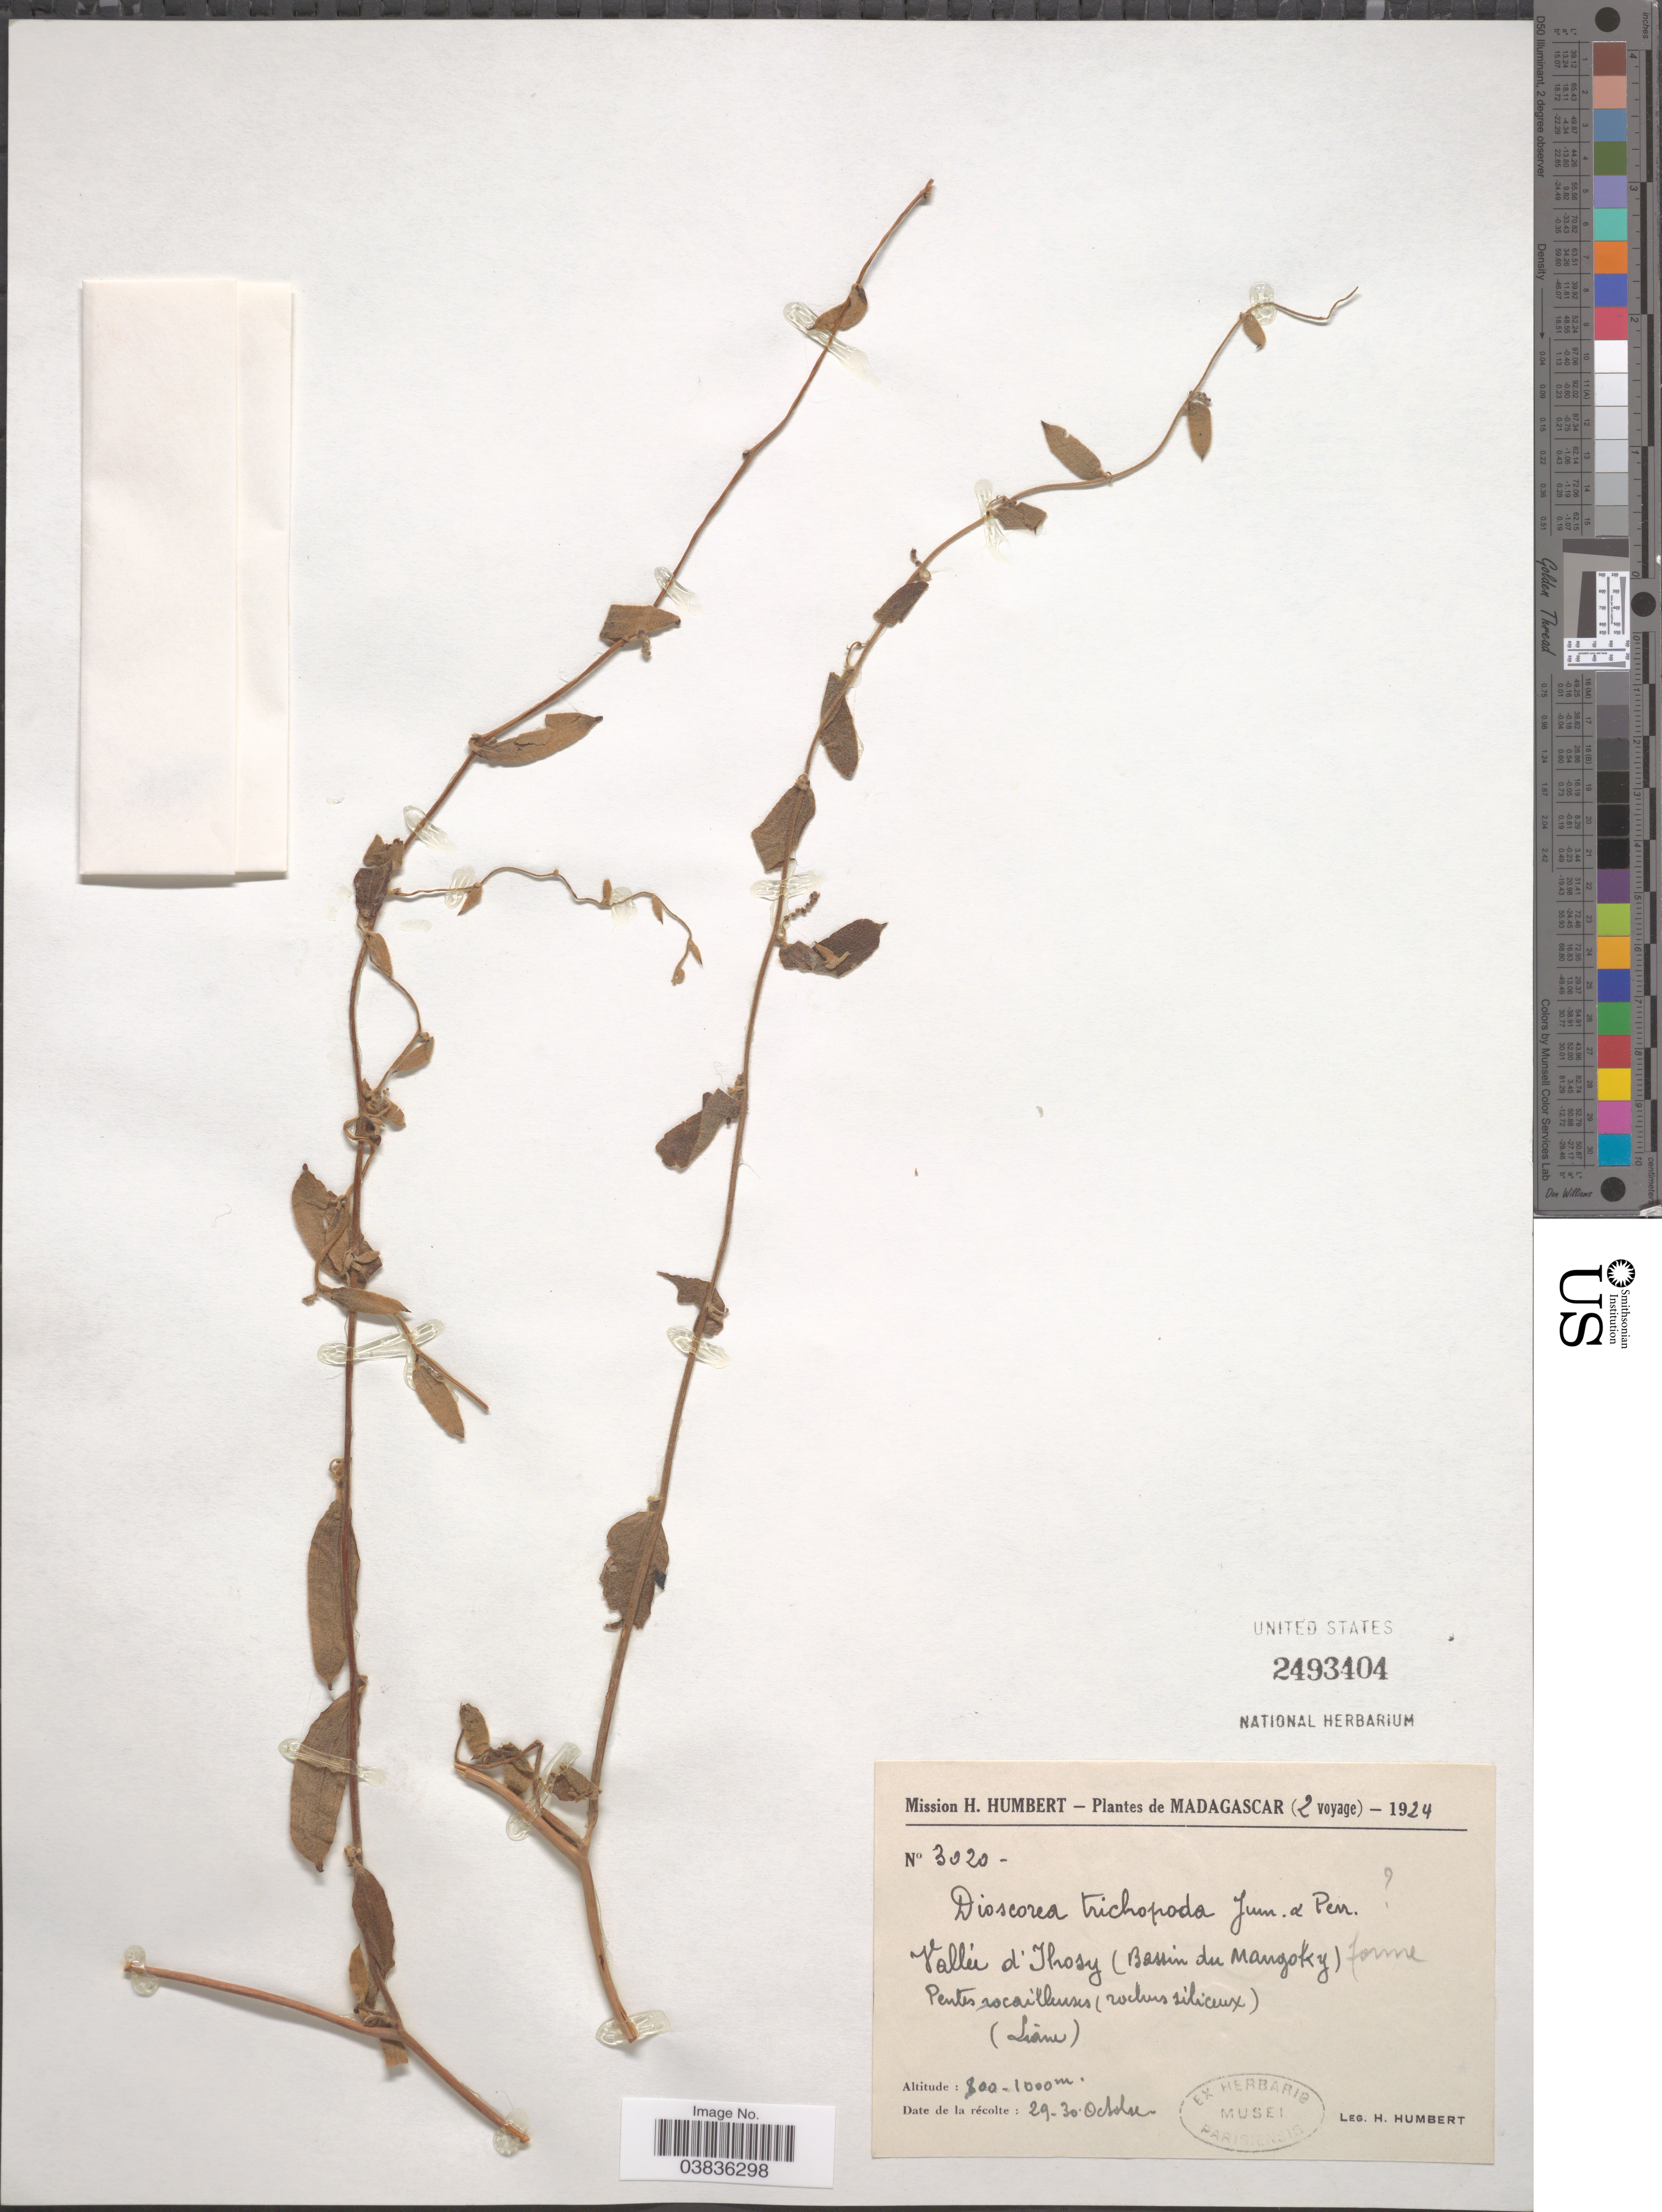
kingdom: Plantae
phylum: Tracheophyta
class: Liliopsida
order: Dioscoreales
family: Dioscoreaceae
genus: Dioscorea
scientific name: Dioscorea trichopoda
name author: Jum. & H. Perrier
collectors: H. Humbert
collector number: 3020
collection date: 1924-10-29/1924-10-30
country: Madagascar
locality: Vallée d'Thosy (Bassin du Mangoky) forme Pentes rocailleuses (rockus siliceux).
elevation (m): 800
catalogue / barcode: US 2493404